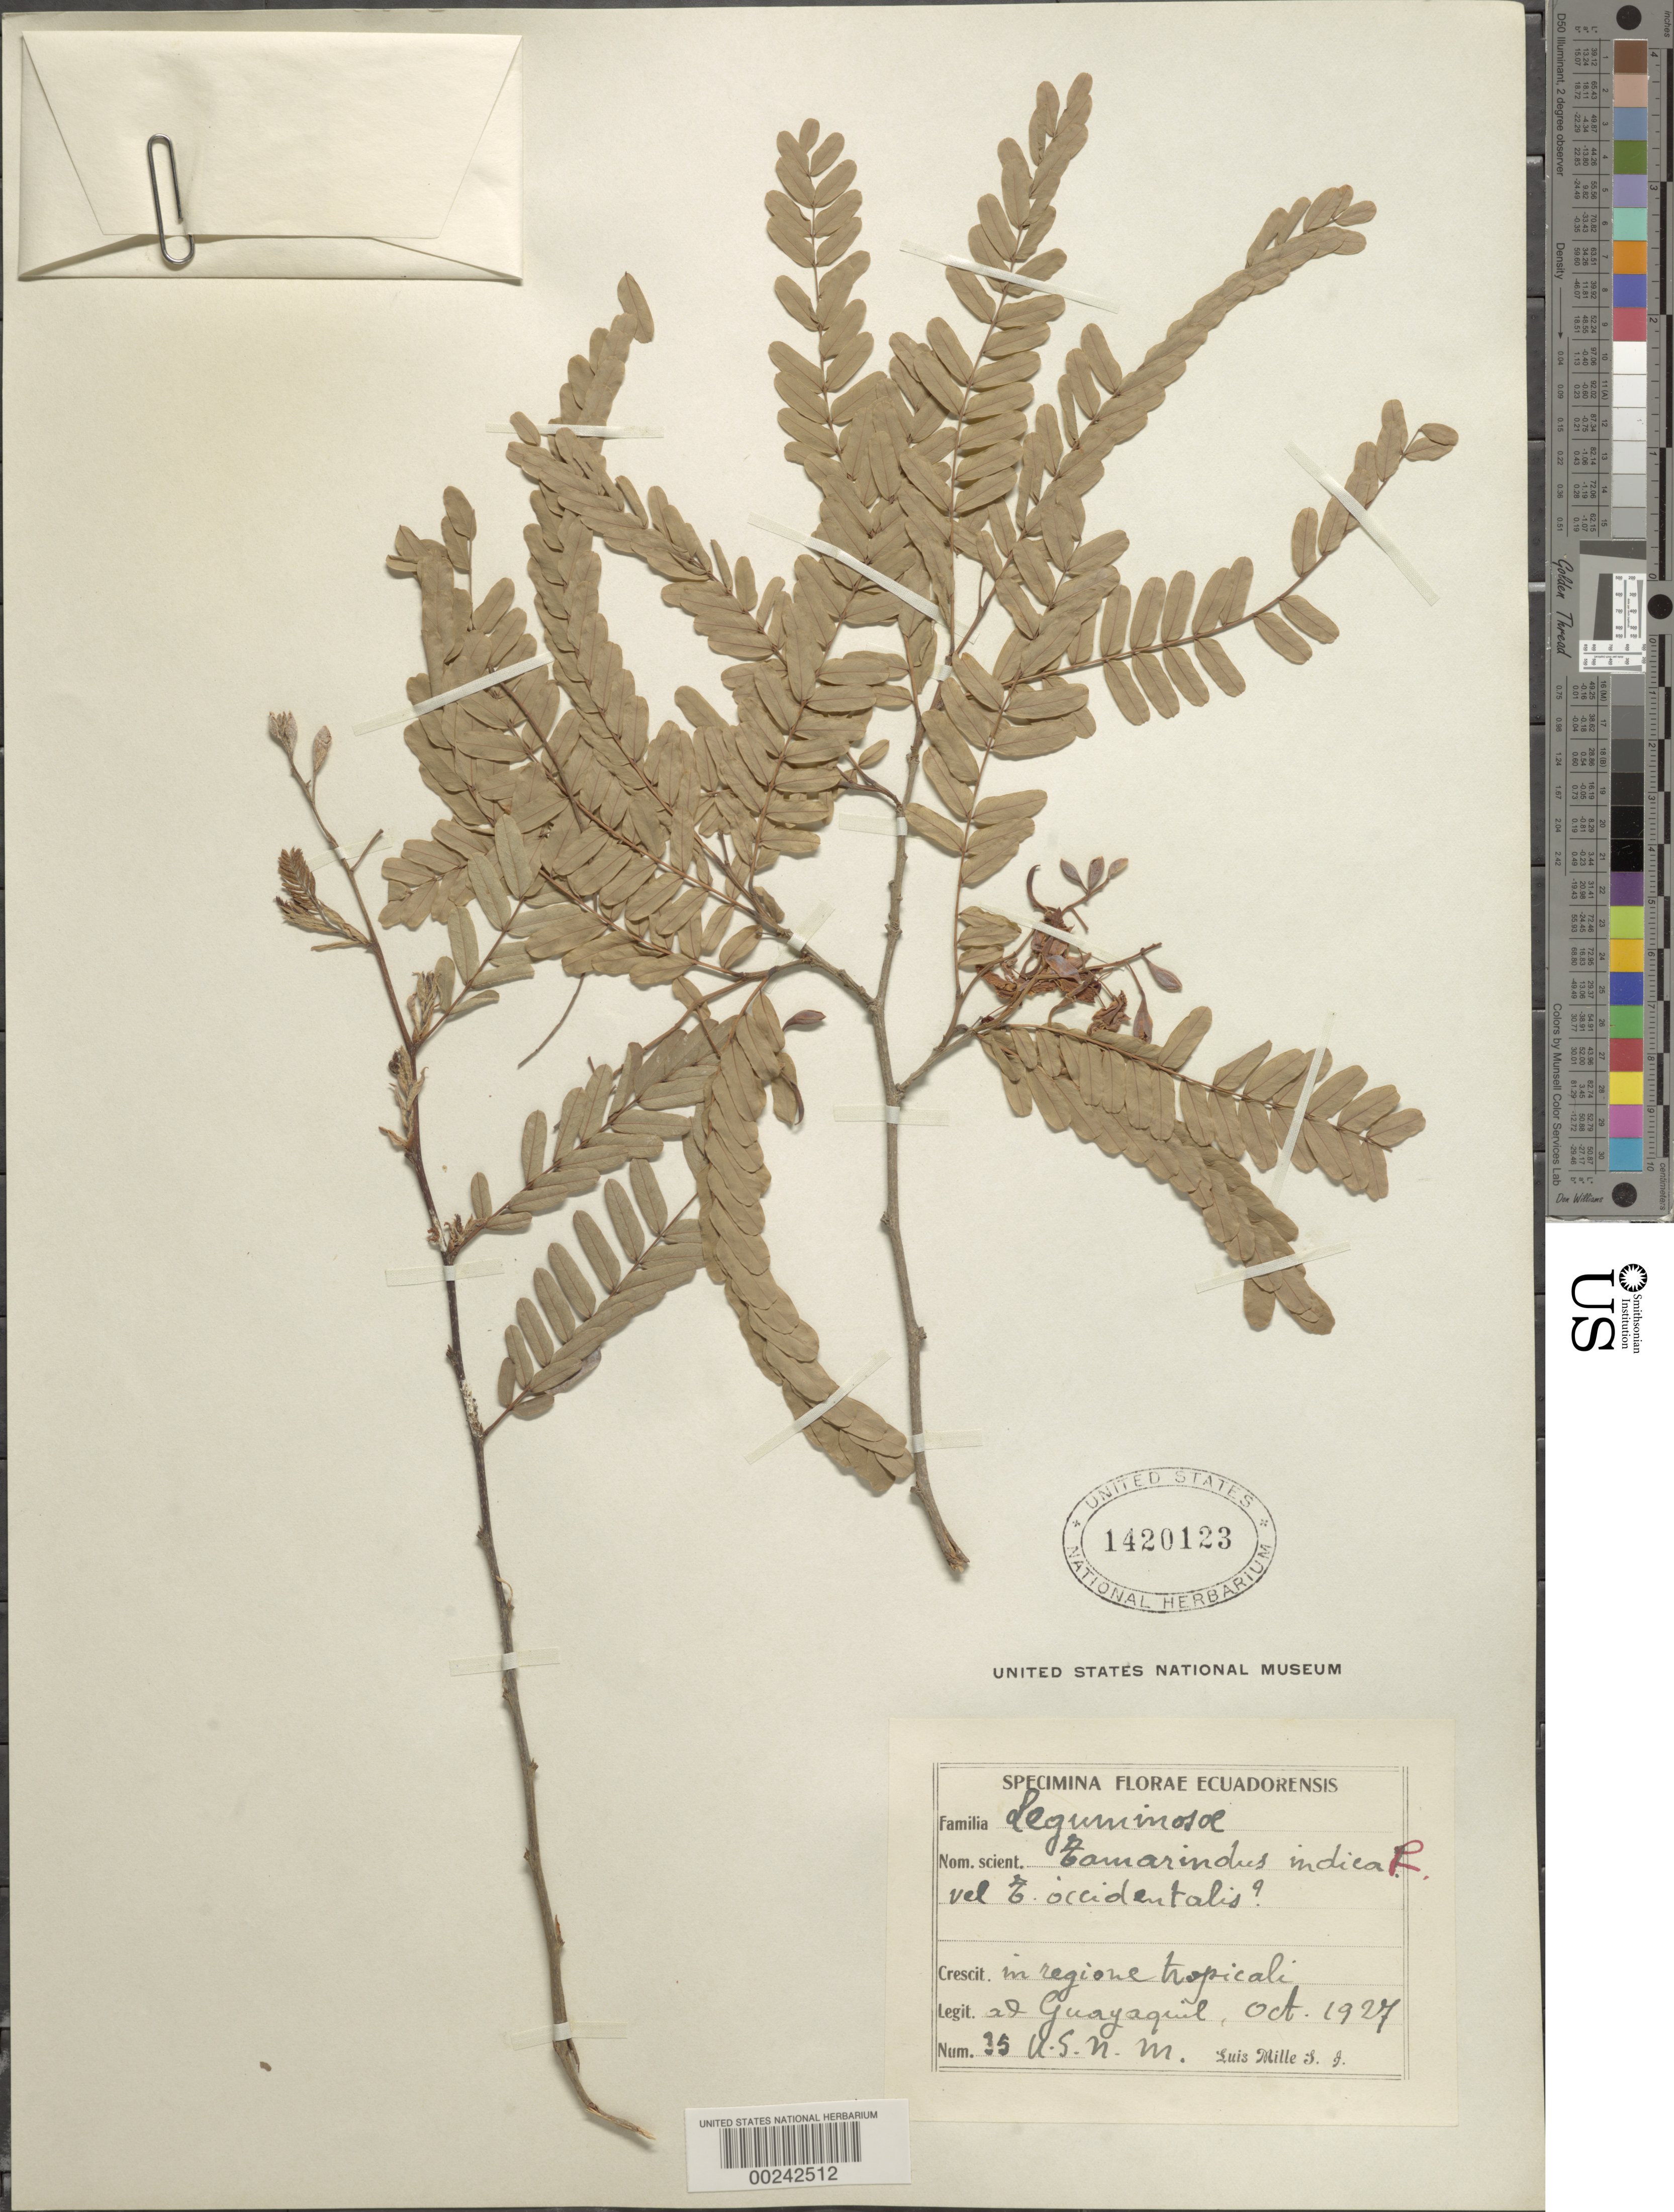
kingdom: Plantae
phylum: Tracheophyta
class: Magnoliopsida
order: Fabales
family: Fabaceae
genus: Tamarindus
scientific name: Tamarindus indica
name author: L.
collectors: L. Mille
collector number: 35 U.s.n.m.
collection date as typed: Oct 1927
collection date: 1927-10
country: Ecuador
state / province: Guayas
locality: Guayaquil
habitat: Tropical region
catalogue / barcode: US 1420123